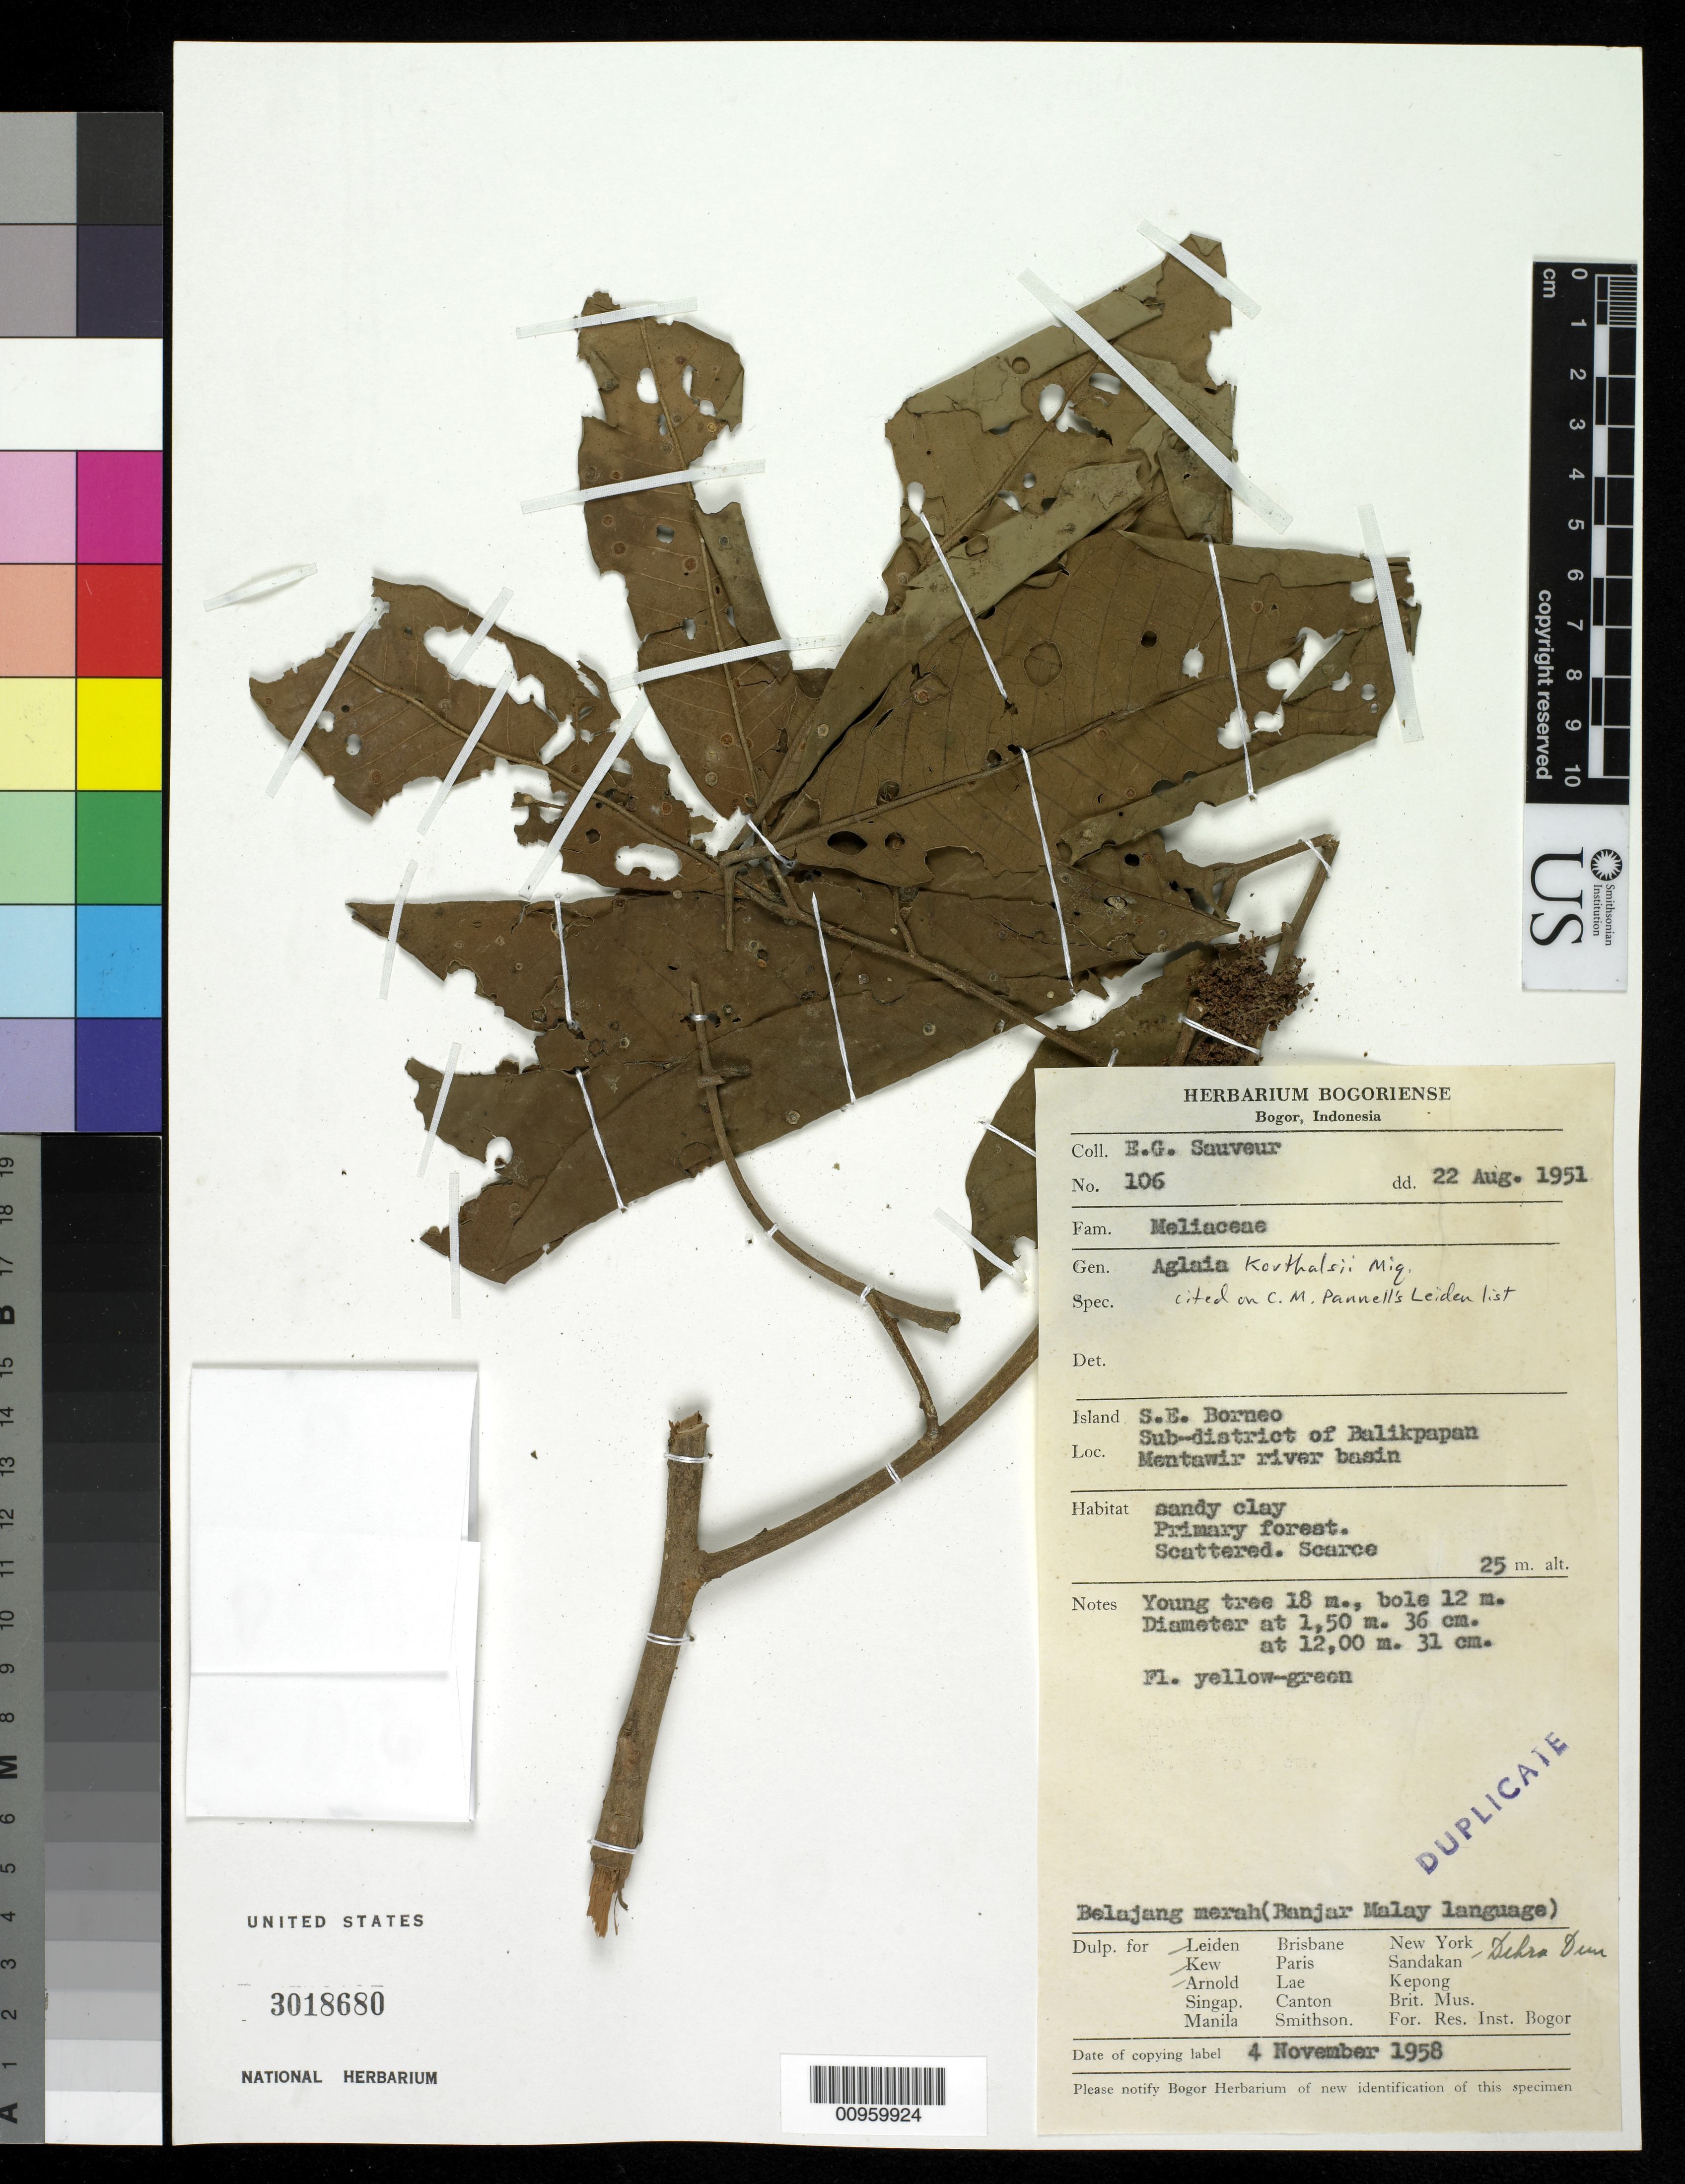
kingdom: Plantae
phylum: Tracheophyta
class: Magnoliopsida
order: Sapindales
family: Meliaceae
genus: Aglaia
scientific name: Aglaia korthalsii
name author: Miq.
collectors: E.G. Sauveur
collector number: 106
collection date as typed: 22 Aug 1951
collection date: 1951-08-22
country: Indonesia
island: Borneo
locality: S. E. Borneo, Sub-district of Balikpapan, Mentawir River Basin, sandy clay, primary forest.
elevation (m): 25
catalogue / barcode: US 3018680